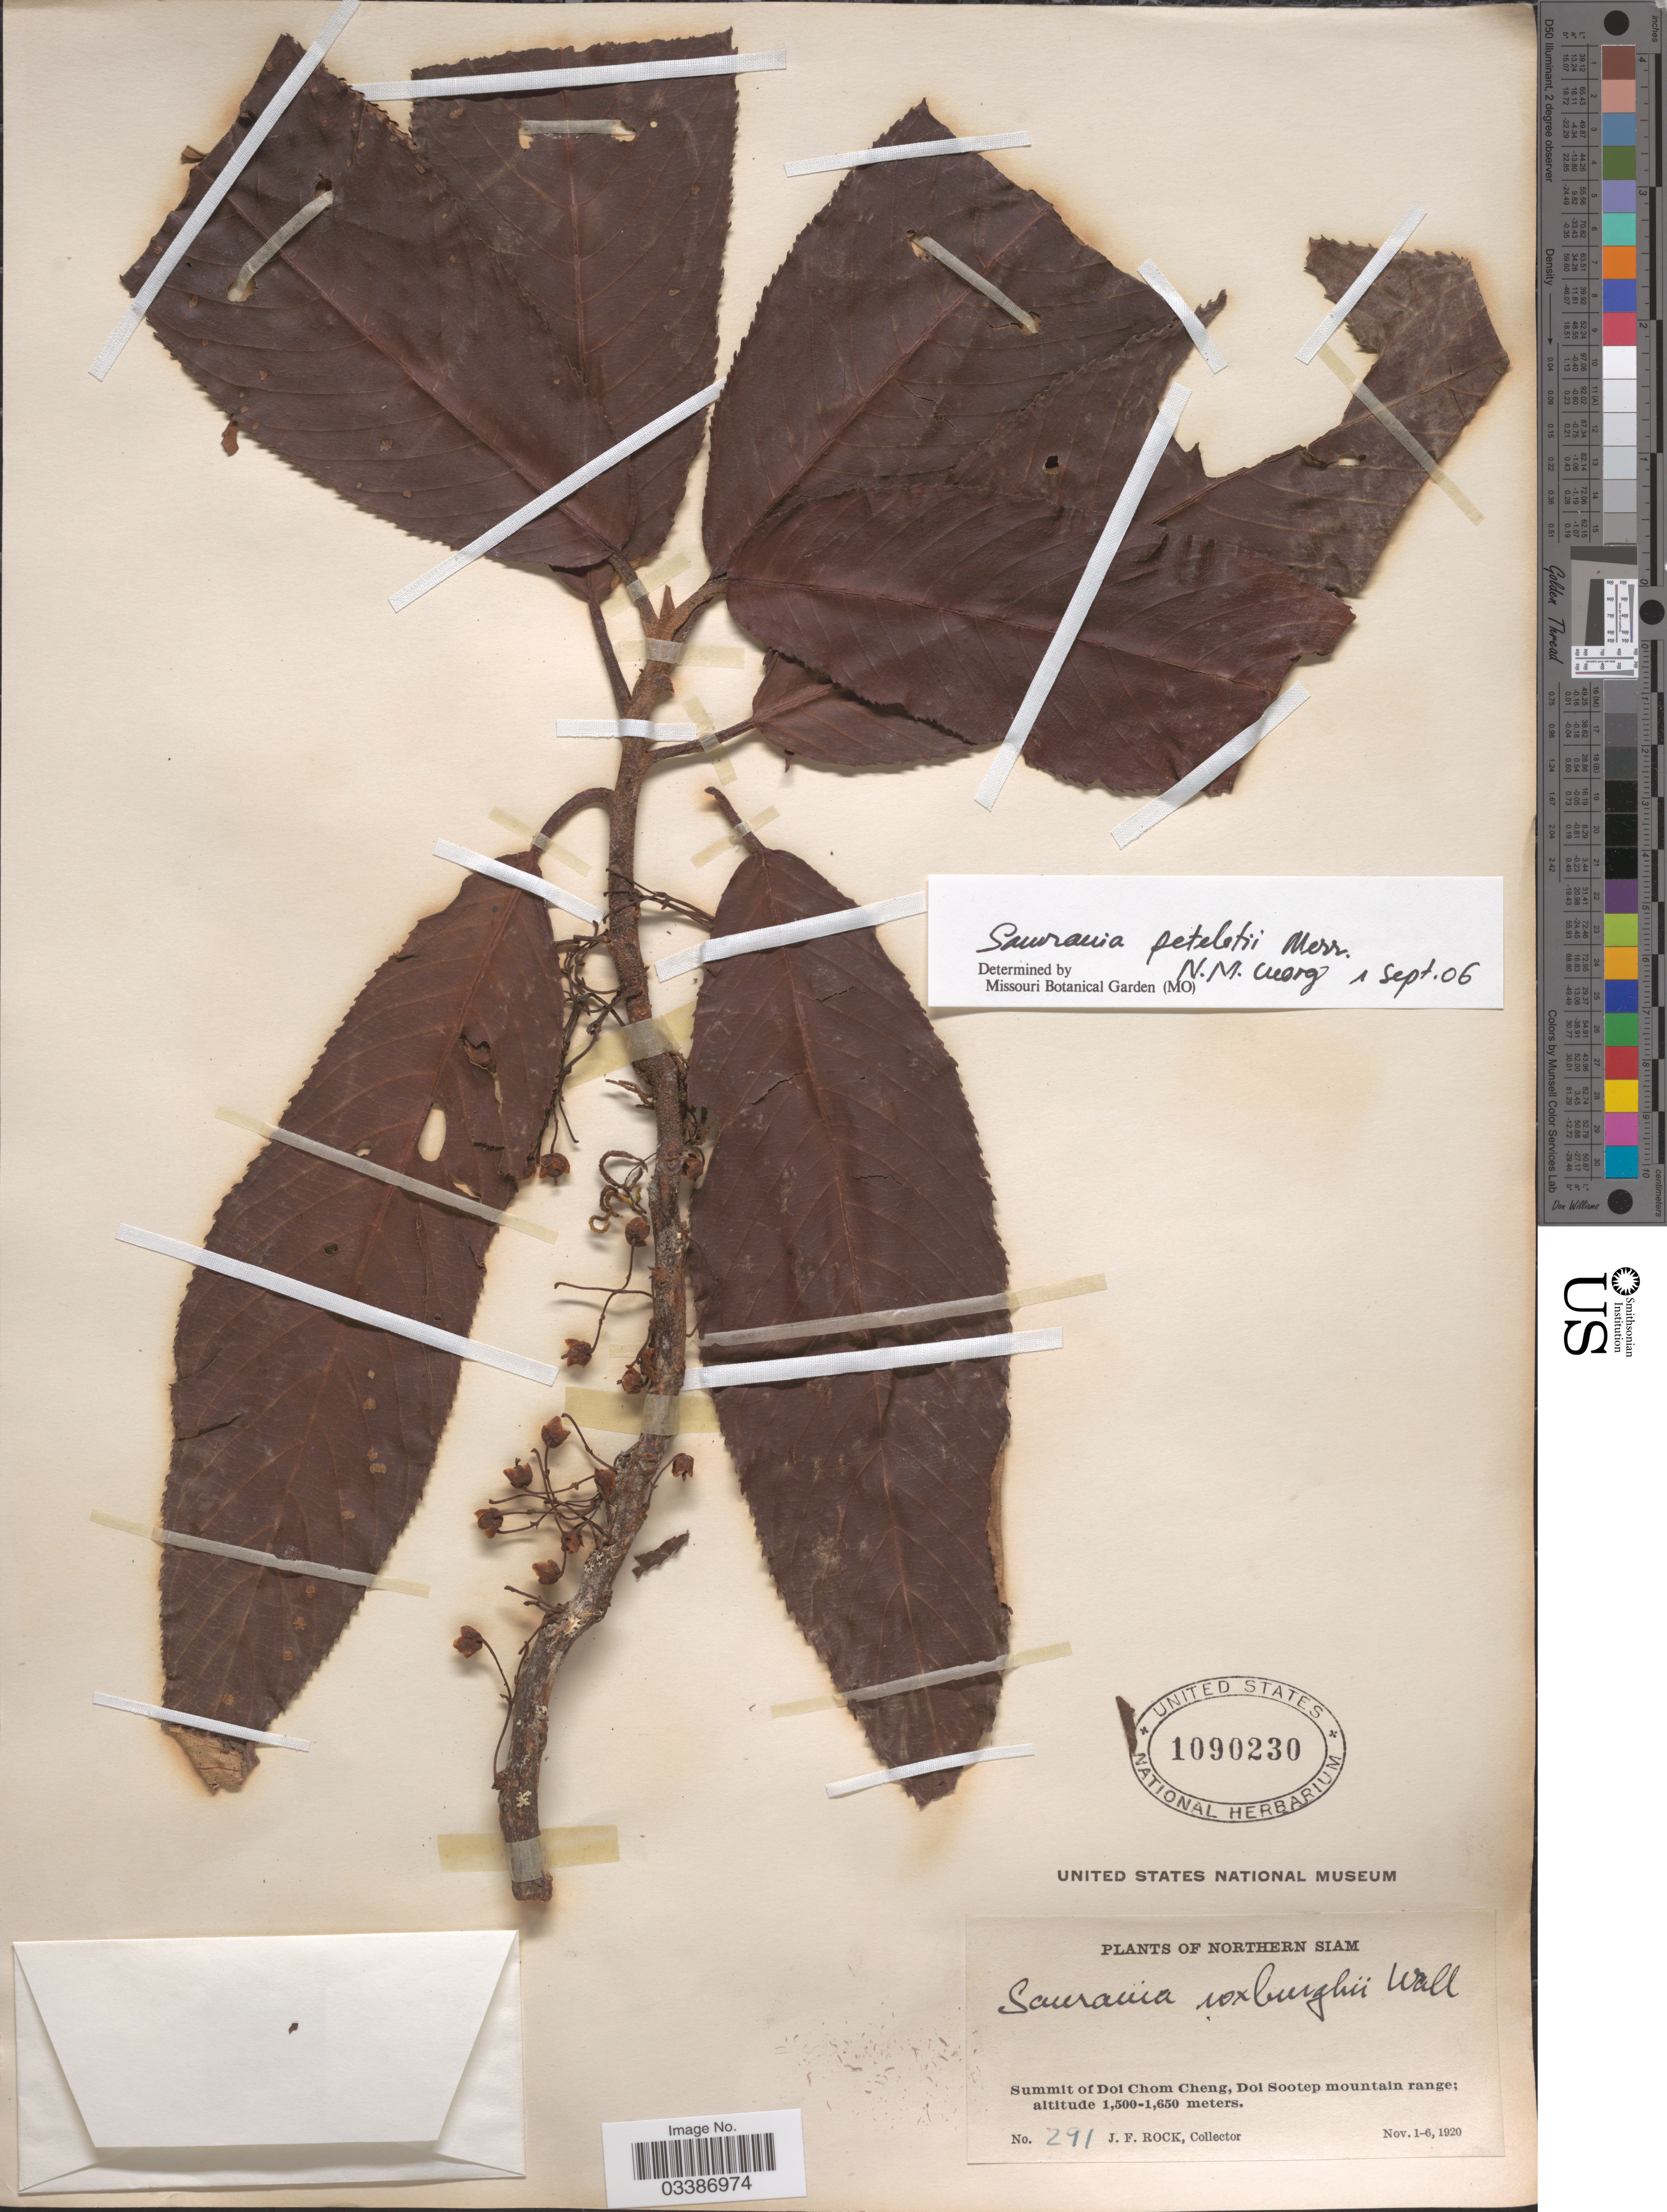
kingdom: Plantae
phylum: Tracheophyta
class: Magnoliopsida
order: Ericales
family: Actinidiaceae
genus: Saurauia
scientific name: Saurauia petelotii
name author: Merr.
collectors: J. Rock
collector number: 291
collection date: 1920-11-01/1920-11-06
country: Thailand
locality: Northern Siam. Summit of Doi Chom Cheng, Doi Sootep mountain range.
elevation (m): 1500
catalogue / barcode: US 1090230